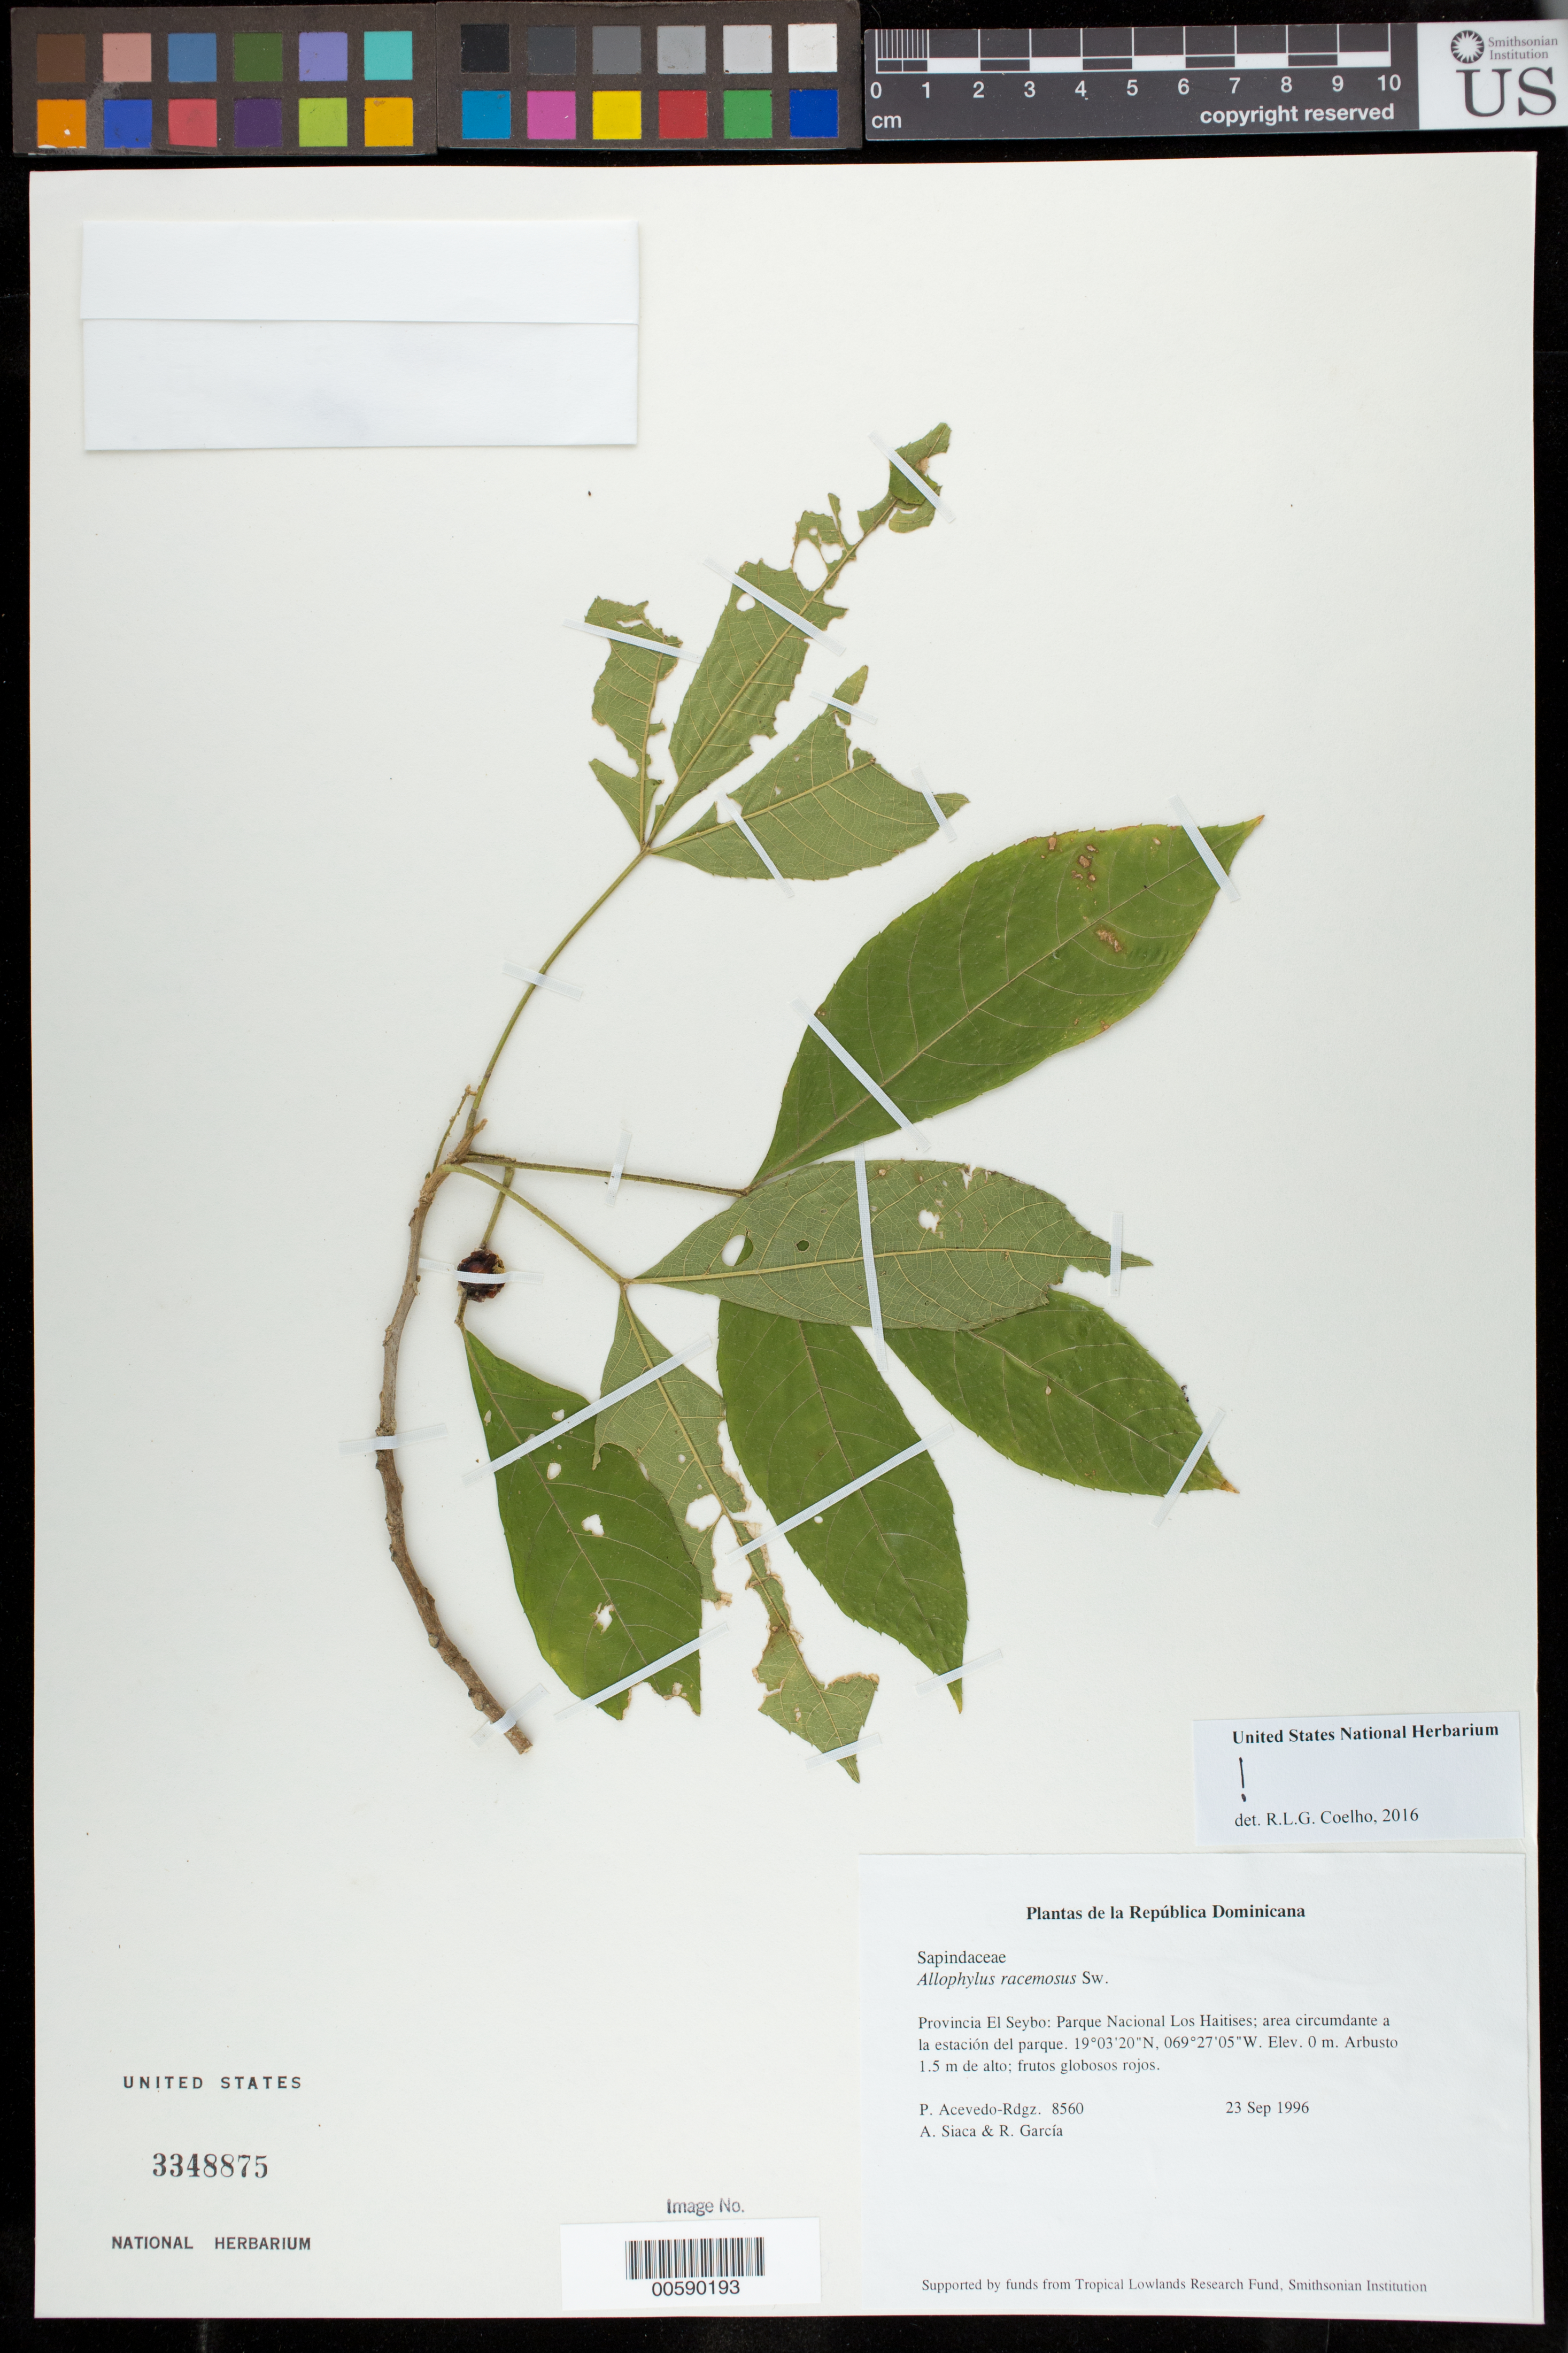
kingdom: Plantae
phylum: Tracheophyta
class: Magnoliopsida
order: Sapindales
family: Sapindaceae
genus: Allophylus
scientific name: Allophylus racemosus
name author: Sw.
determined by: Coelho, Rubens L. G.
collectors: P. Acevedo-Rodr., A. Siaca & R. G. García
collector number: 8560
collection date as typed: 23 Sep 1996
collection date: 1996-09-23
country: Dominican Republic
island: Hispaniola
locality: Provincia El Seibo: Parque Nacional Los Haitises; area circumdante a la estación del parque.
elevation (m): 0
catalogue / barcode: US 3348875